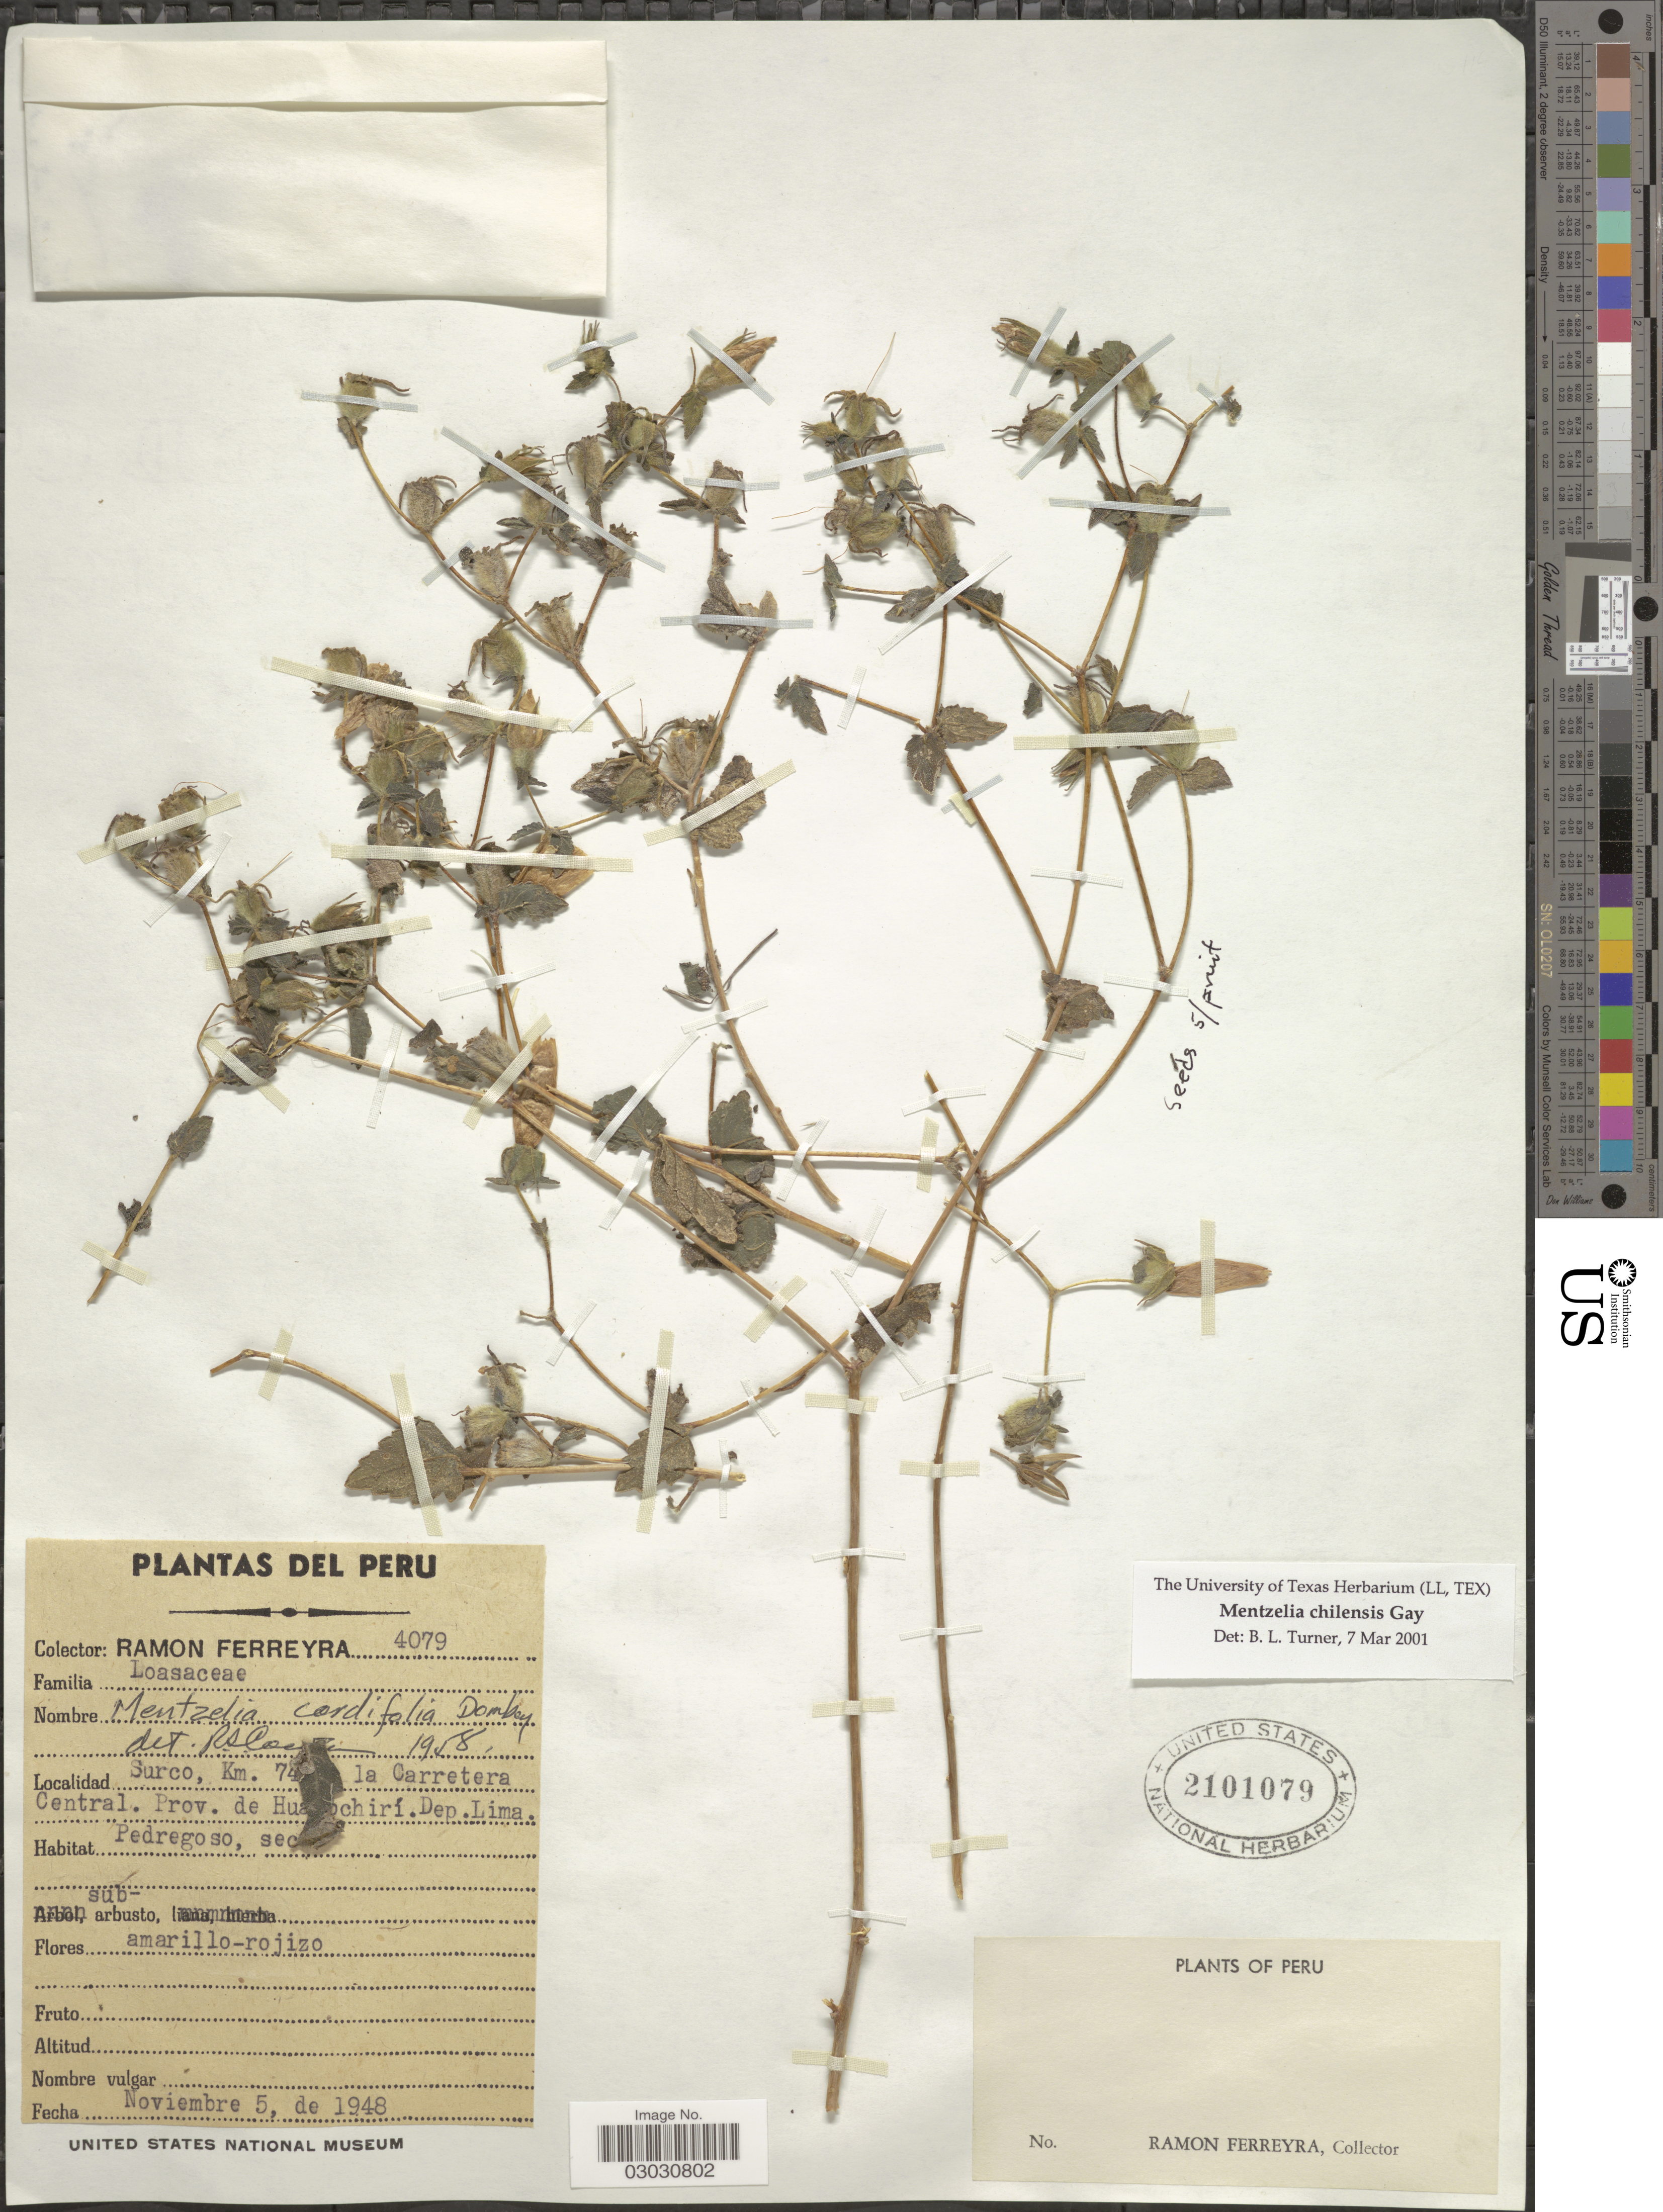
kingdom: Plantae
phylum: Tracheophyta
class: Magnoliopsida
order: Cornales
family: Loasaceae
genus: Mentzelia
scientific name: Mentzelia chilensis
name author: Gay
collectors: R. A. Ferreyra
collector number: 4079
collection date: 1948-11-05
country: Peru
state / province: Lima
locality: Surco, Km. 74 de la Carretera Central. Prov. de Huarochirí. Dep. Lima.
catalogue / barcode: US 2101079